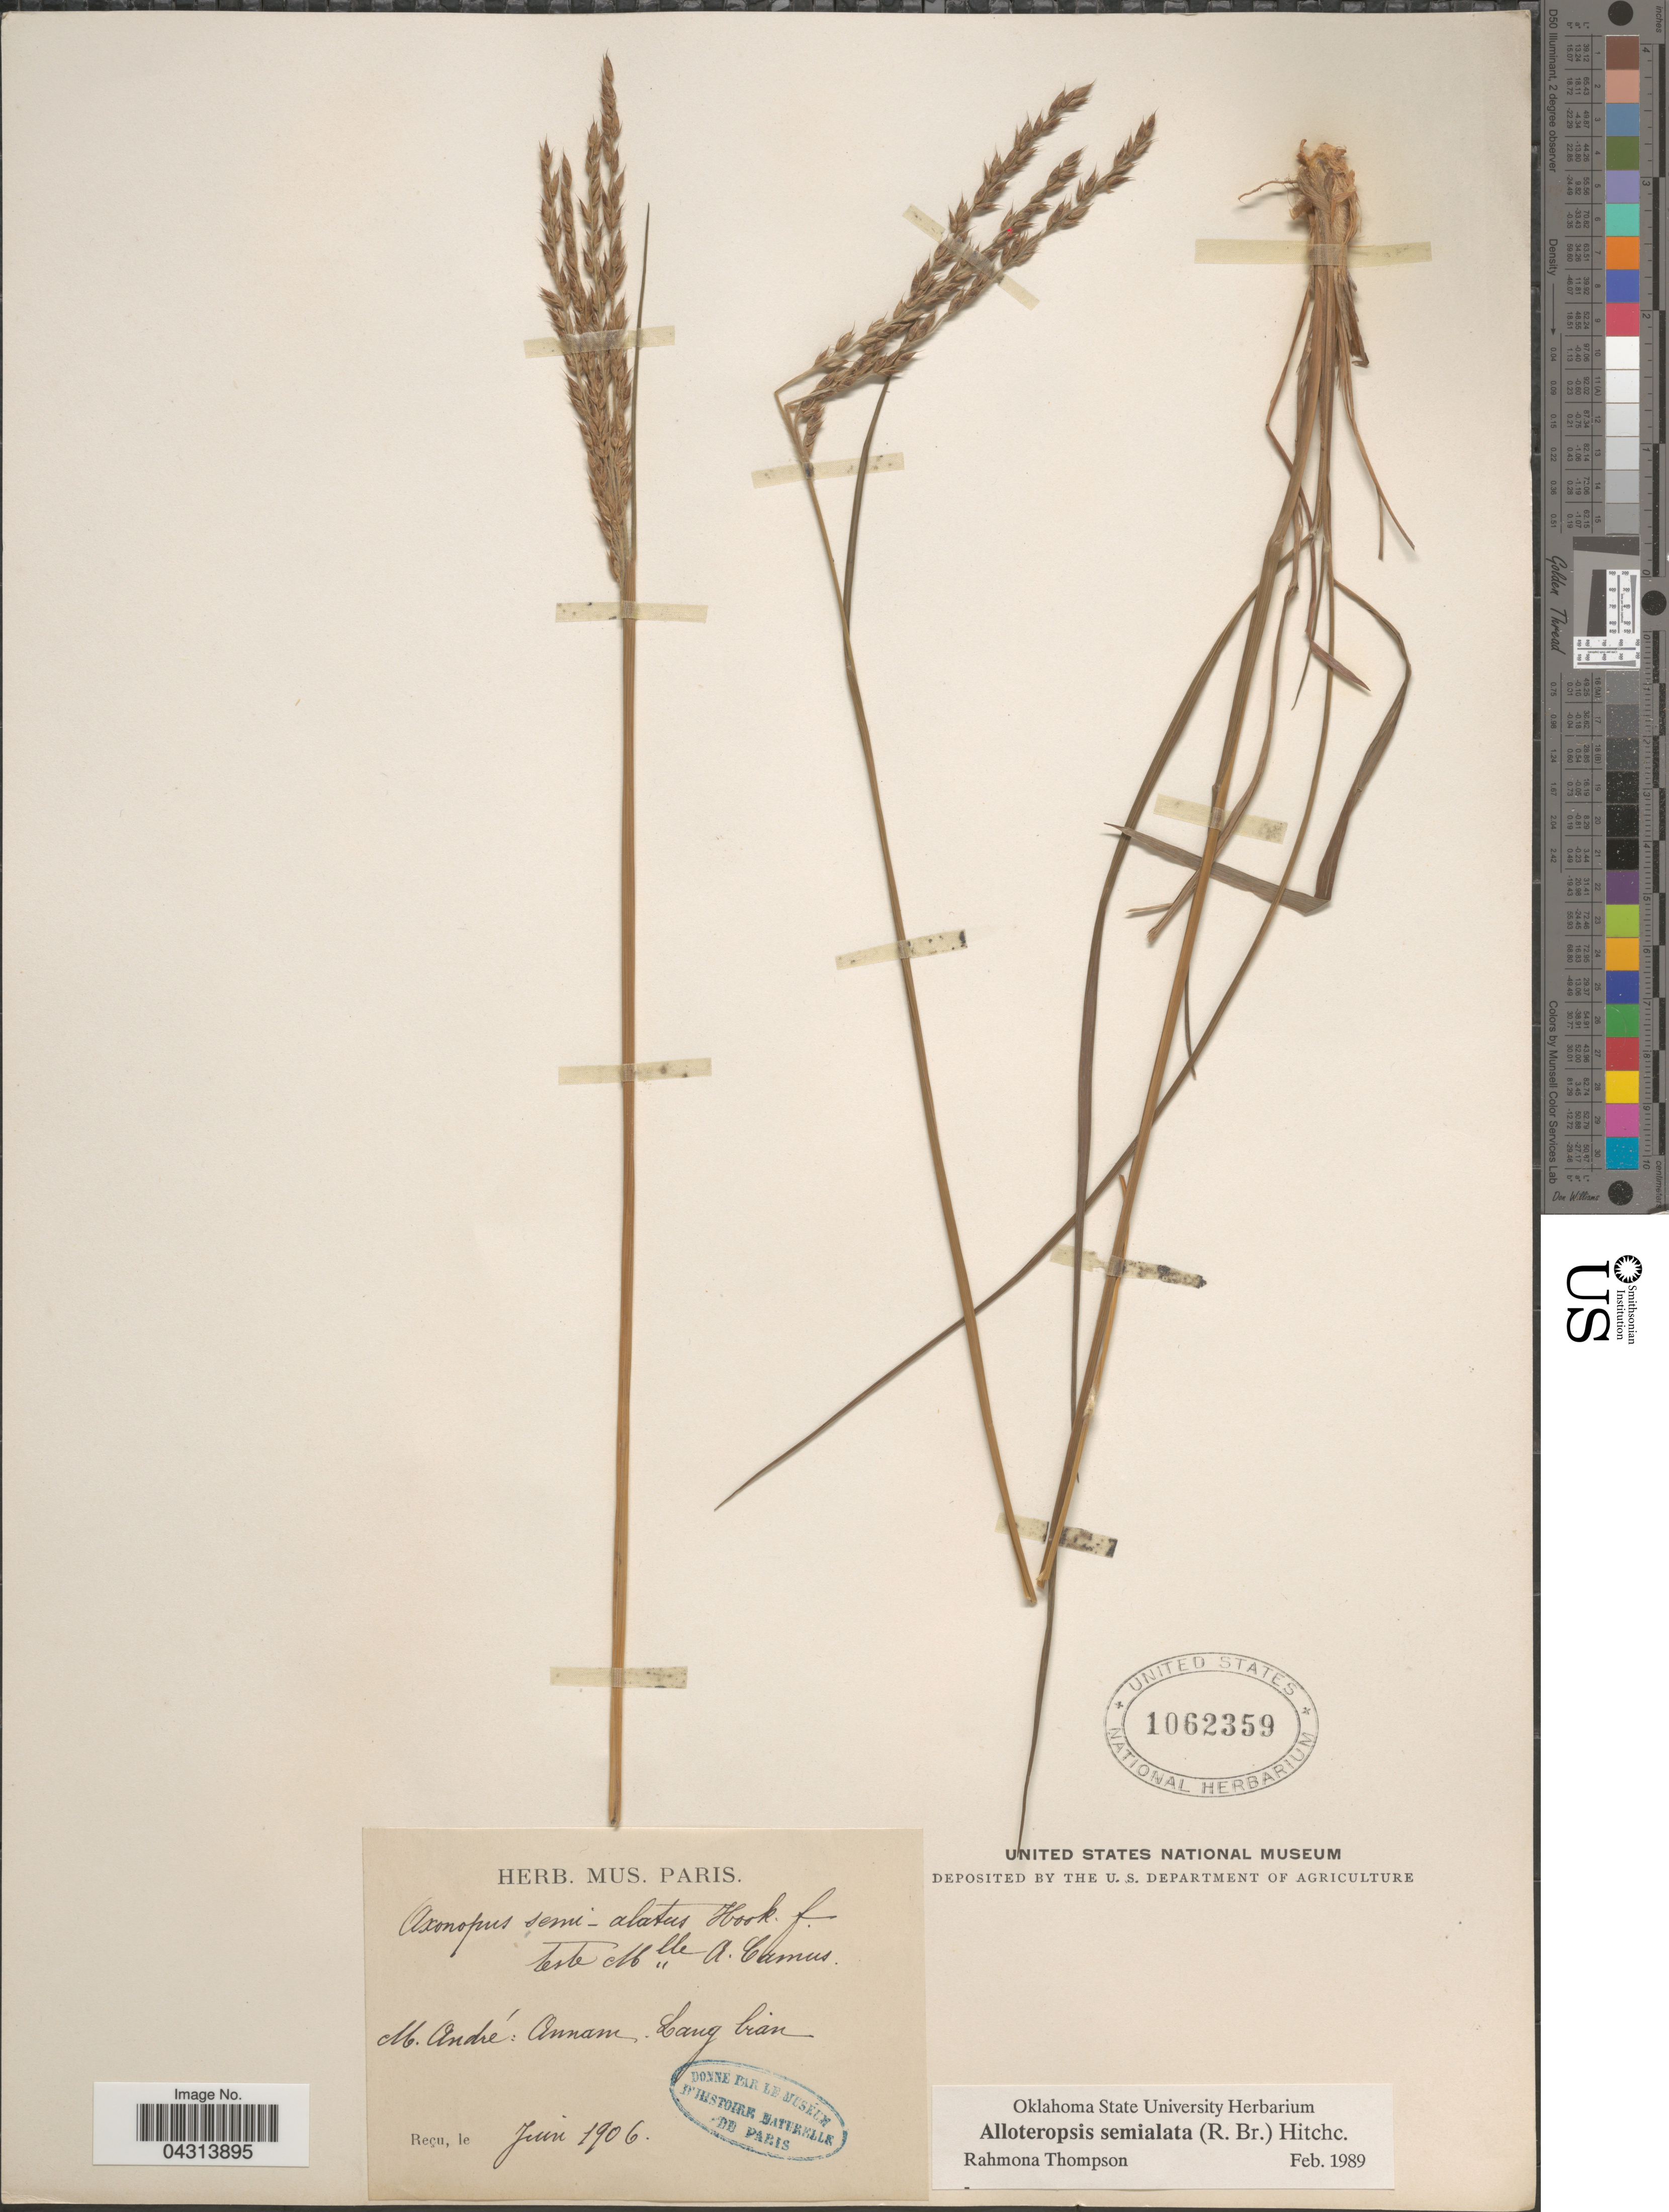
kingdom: Plantae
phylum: Tracheophyta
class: Liliopsida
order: Poales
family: Poaceae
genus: Alloteropsis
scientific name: Alloteropsis semialata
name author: (R. Br.) Hitchc.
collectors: ex herb. Mus. Paris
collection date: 1906-06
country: Vietnam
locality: M. André: Annam. Lang Lian.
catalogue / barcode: US 1062359